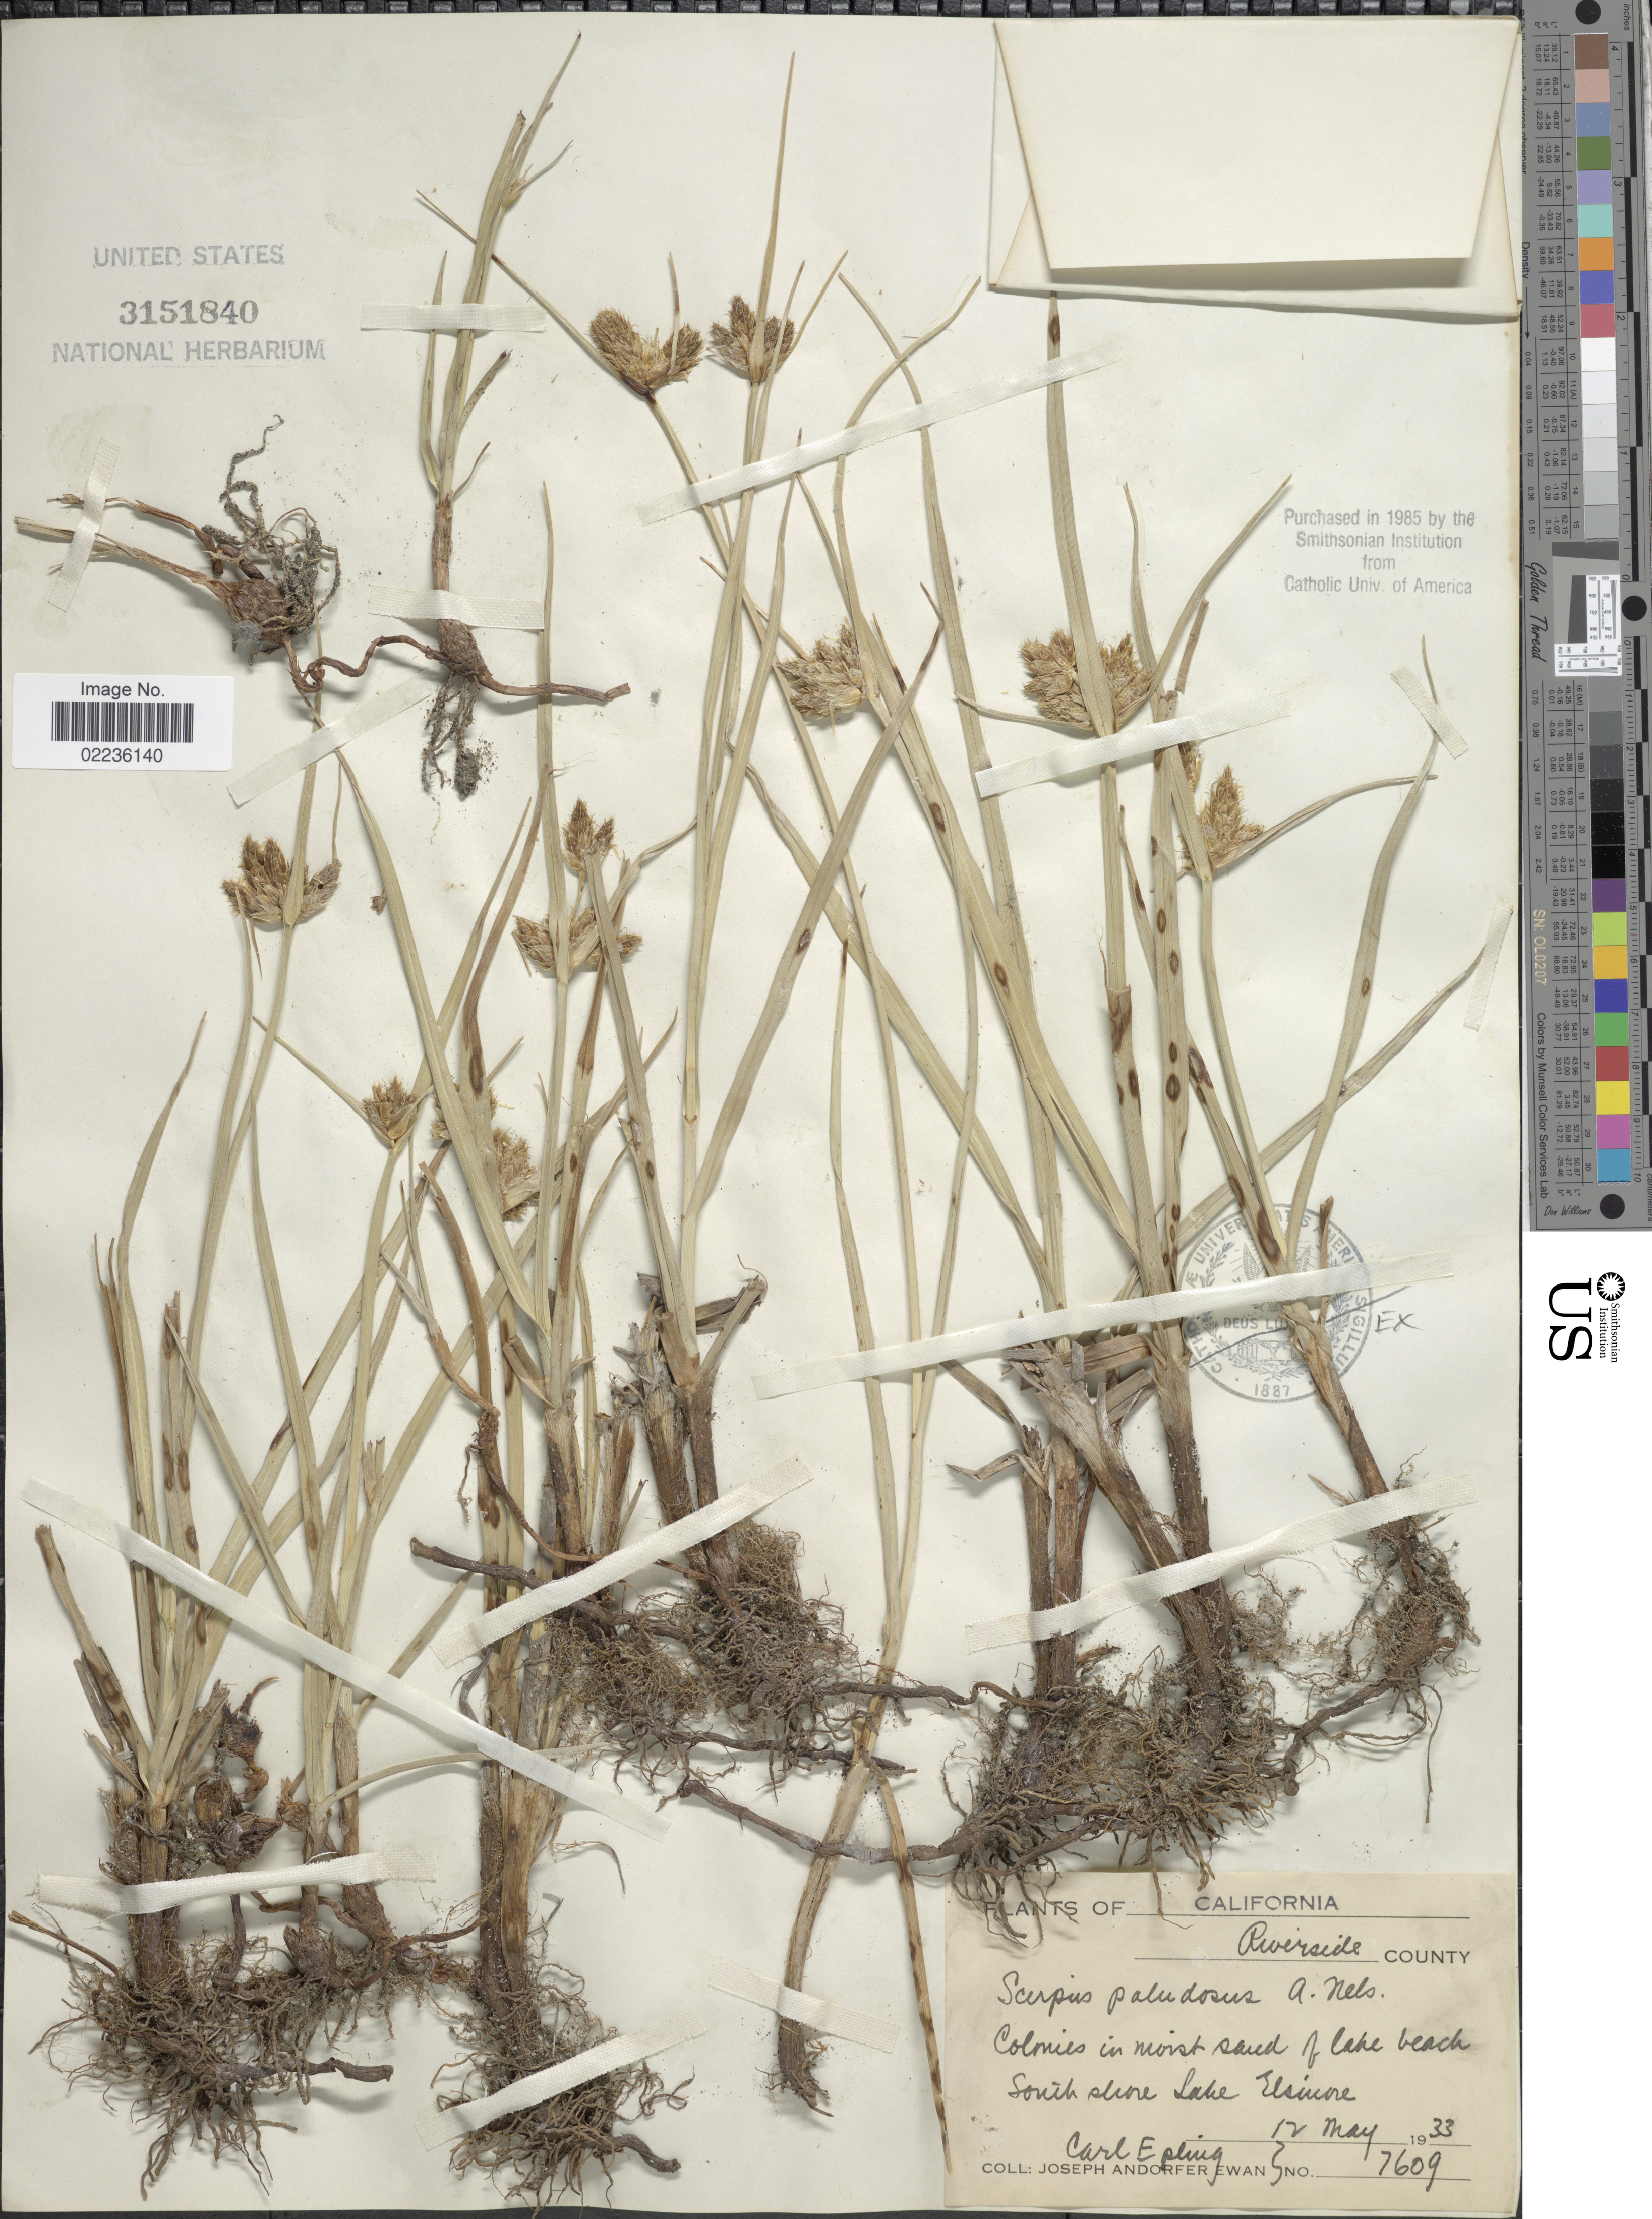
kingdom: Plantae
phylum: Tracheophyta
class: Liliopsida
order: Poales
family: Cyperaceae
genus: Bolboschoenus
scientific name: Bolboschoenus maritimus subsp. paludosus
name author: (A. Nelson) T. Koyama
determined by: Strong, M. T., (US), Smithsonian Institution - National Museum of Natural History (UNITED STATES)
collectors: J. A. Ewan & C. C. Epling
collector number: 7609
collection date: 1933-05-12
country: United States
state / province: California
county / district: Riverside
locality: Riverside County. Colonies in moist sand of lake beach. South shore Lake Elsinore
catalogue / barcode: US 3151840